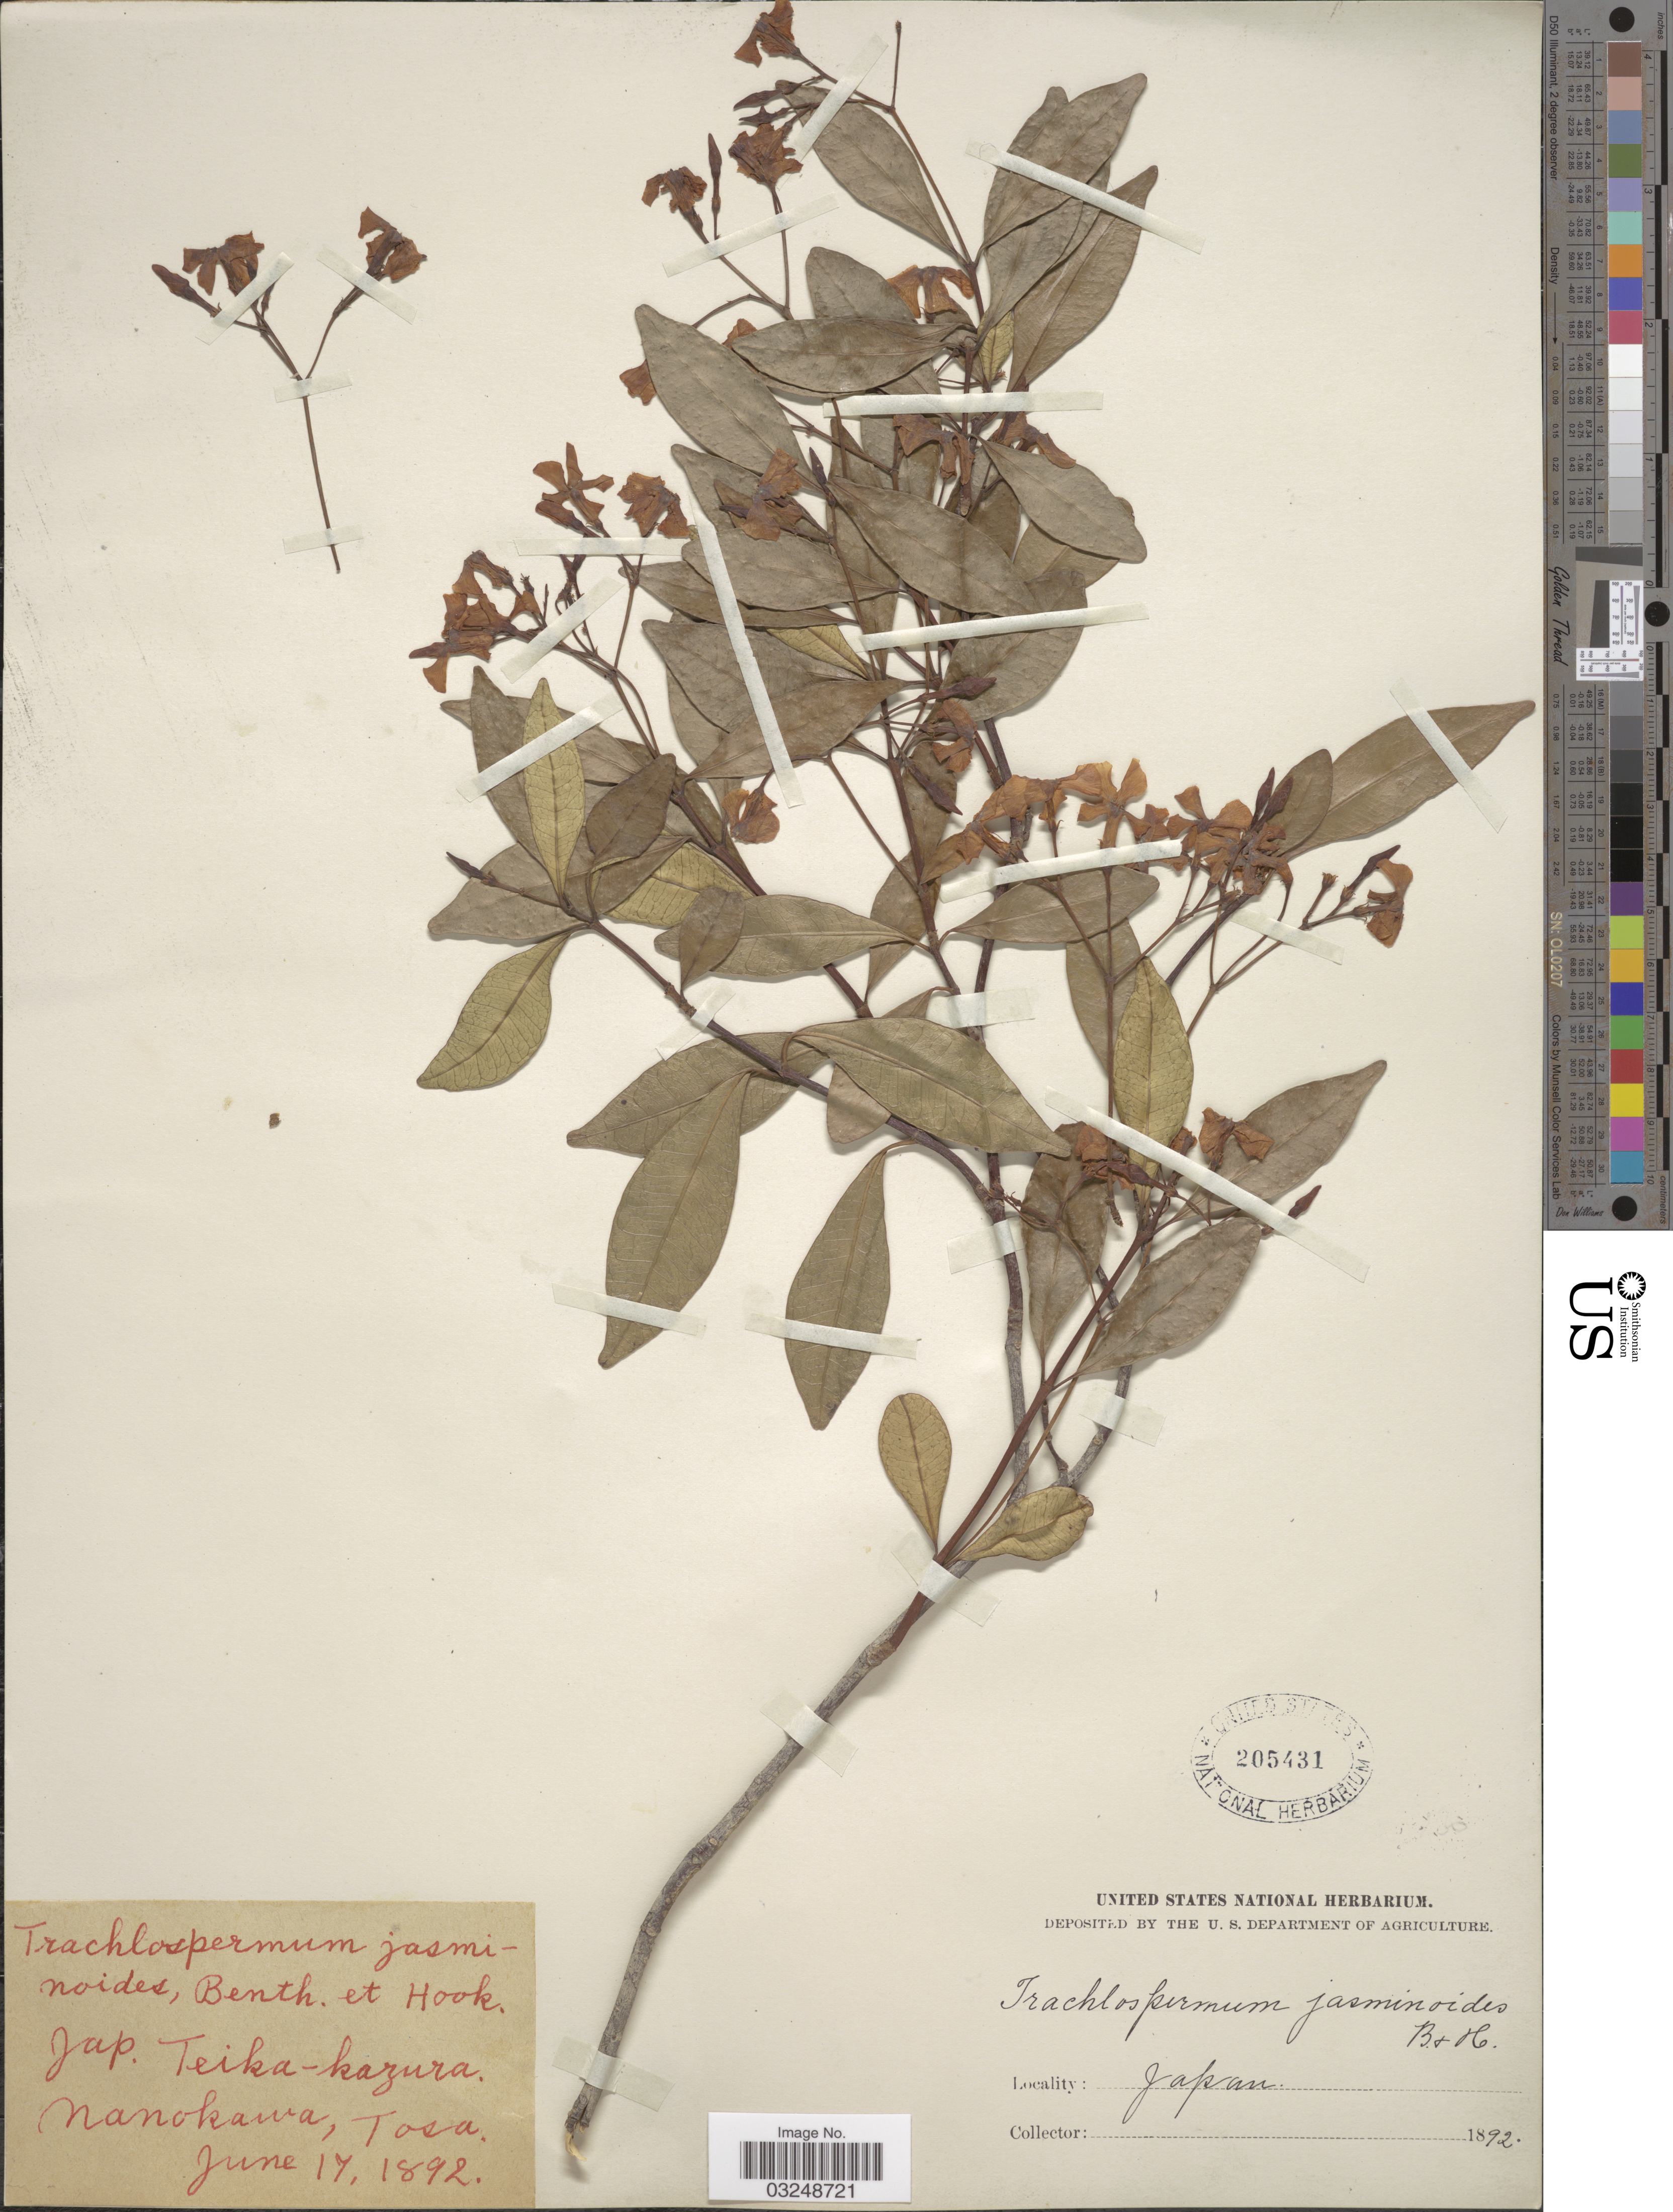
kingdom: Plantae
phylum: Tracheophyta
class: Magnoliopsida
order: Gentianales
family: Apocynaceae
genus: Trachelospermum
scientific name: Trachelospermum jasminoides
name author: (Lindl.) Lem.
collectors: ex herb. United States National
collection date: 1892-06-17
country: Japan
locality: Nanokawa, Tosa.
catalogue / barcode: US 205431